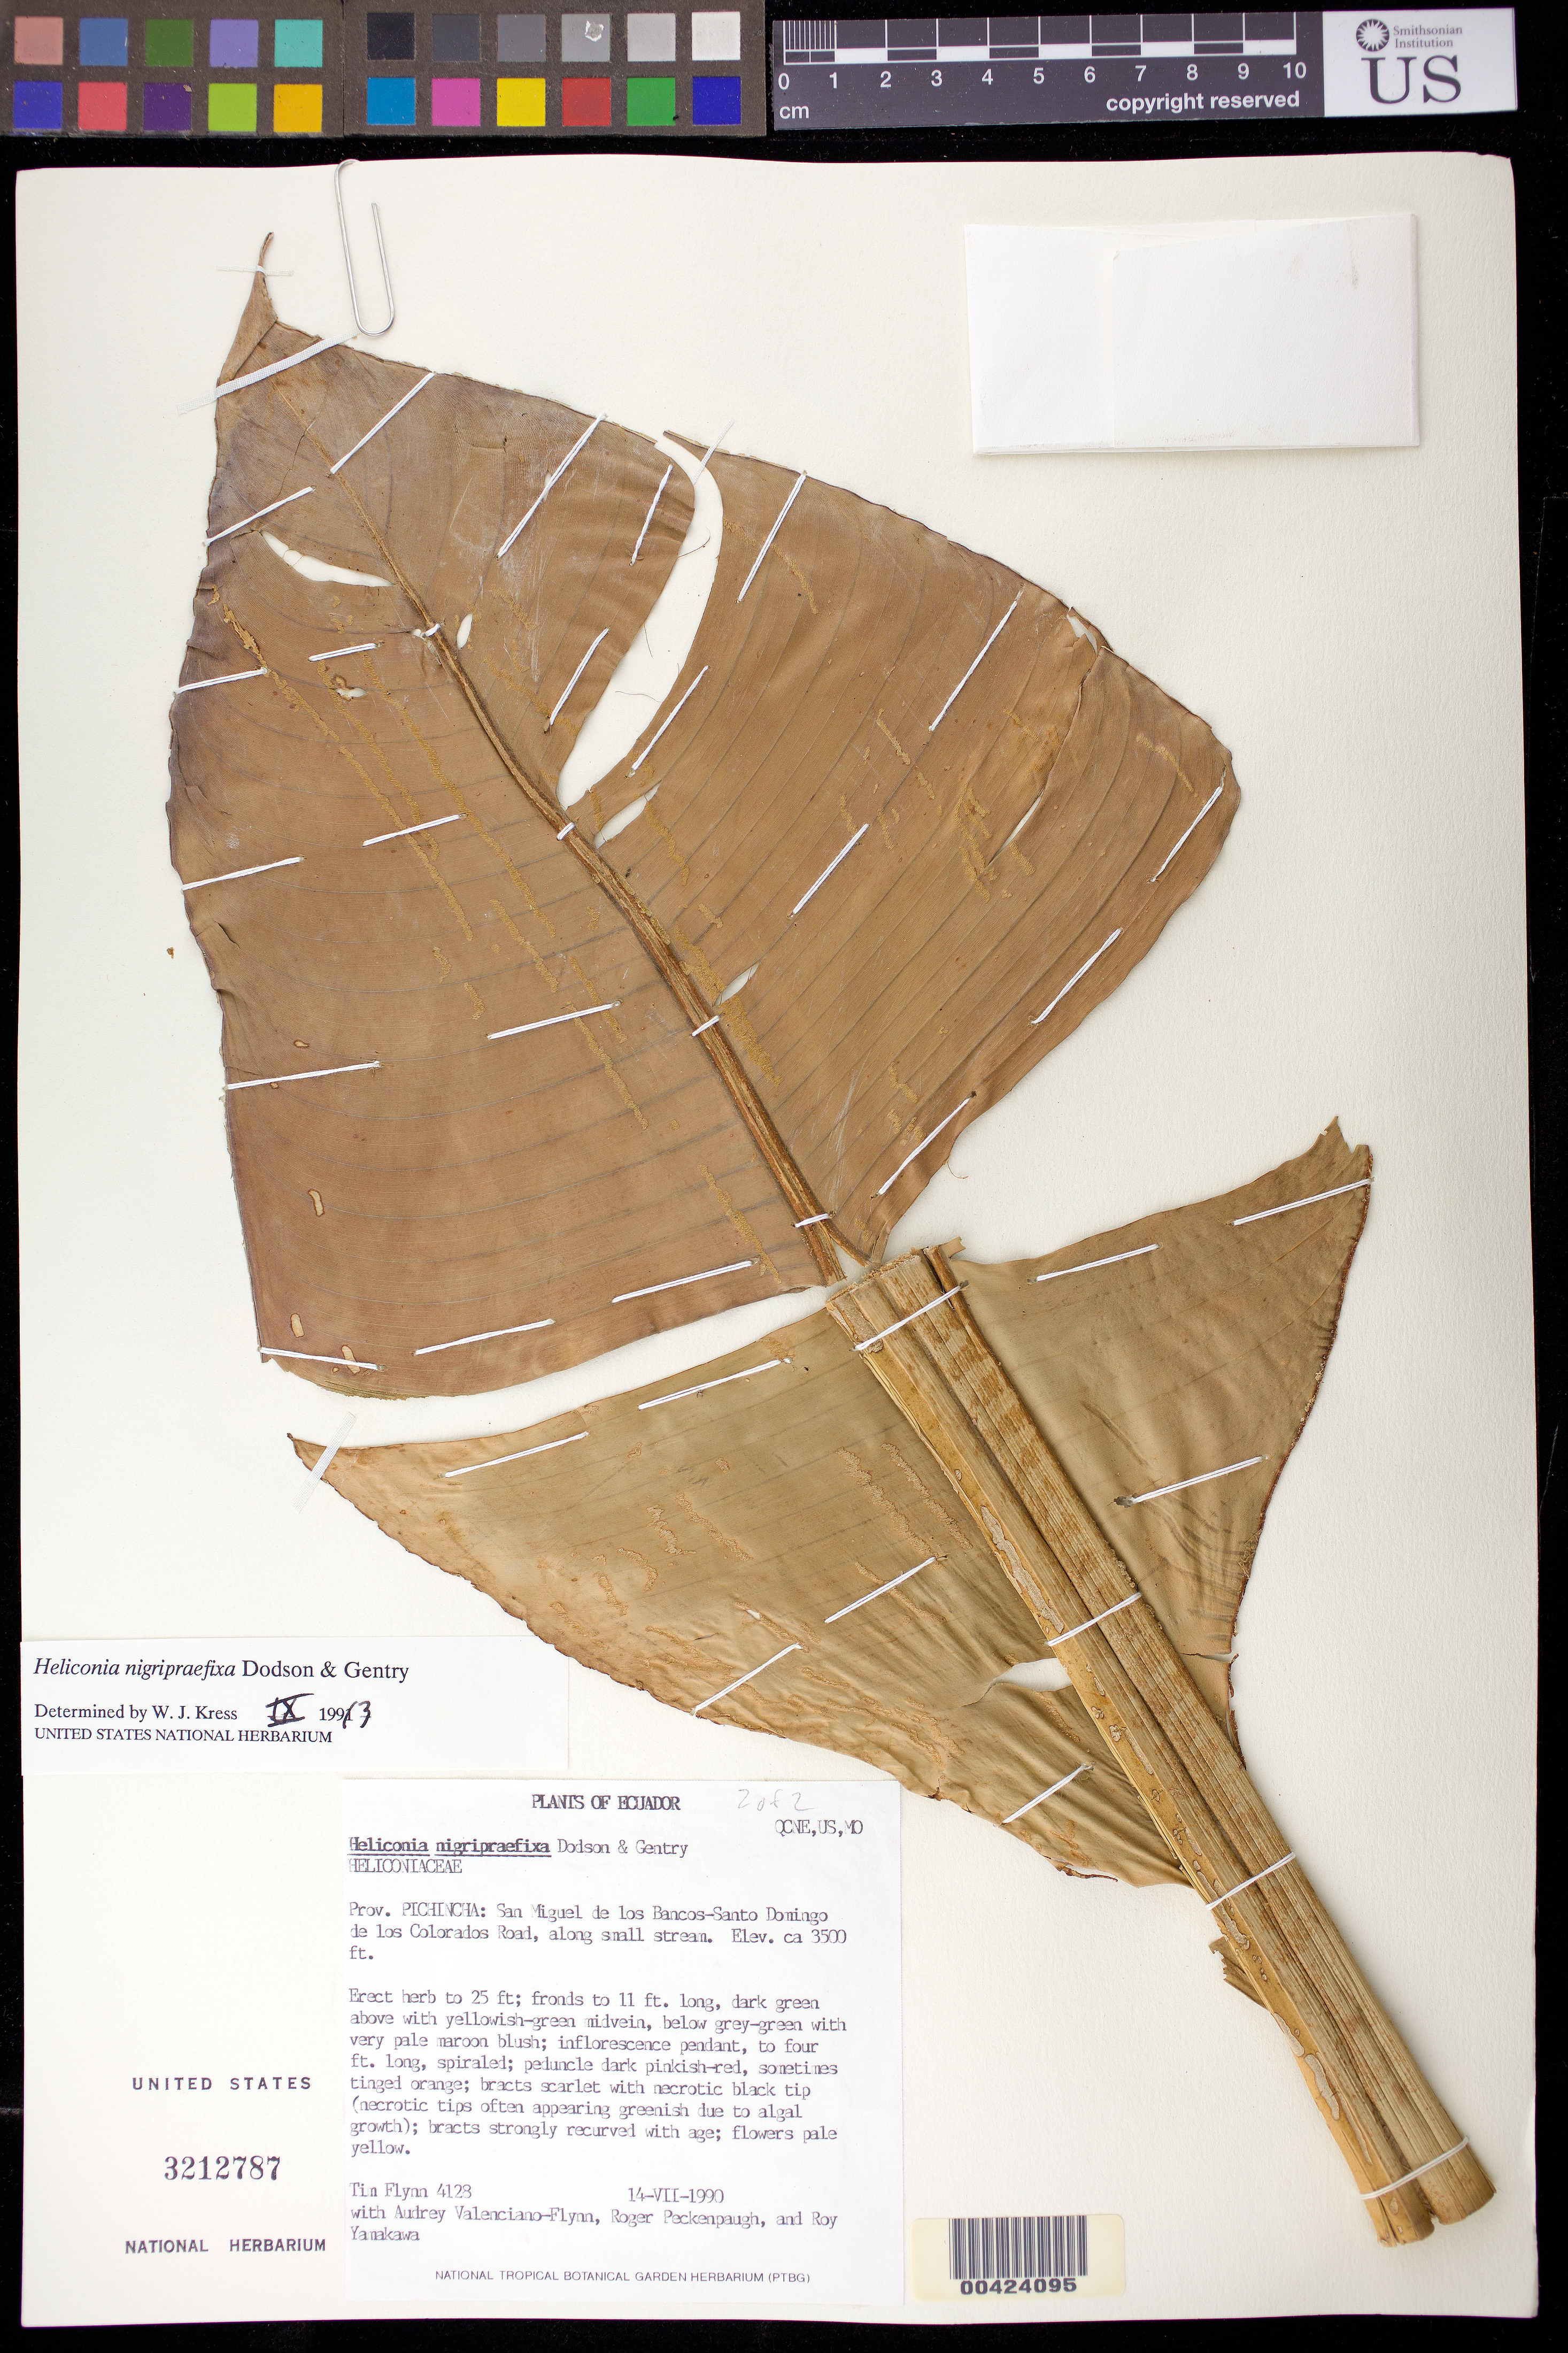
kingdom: Plantae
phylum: Tracheophyta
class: Liliopsida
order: Zingiberales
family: Heliconiaceae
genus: Heliconia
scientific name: Heliconia nigripraefixa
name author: Dodson & Gentry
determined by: Kress, W. J., (US), Smithsonian Institution - National Museum of Natural History (UNITED STATES)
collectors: T. W. Flynn, A. V. Flynn, R. Peckinpaugh & R. Yamakawa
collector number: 4128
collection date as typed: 14 Jul 1990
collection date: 1990-07-14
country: Ecuador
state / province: Pichincha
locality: Sal Miguel de los Bancos - Santo Domingo de los colrados rd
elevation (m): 1067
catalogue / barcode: US 3212787